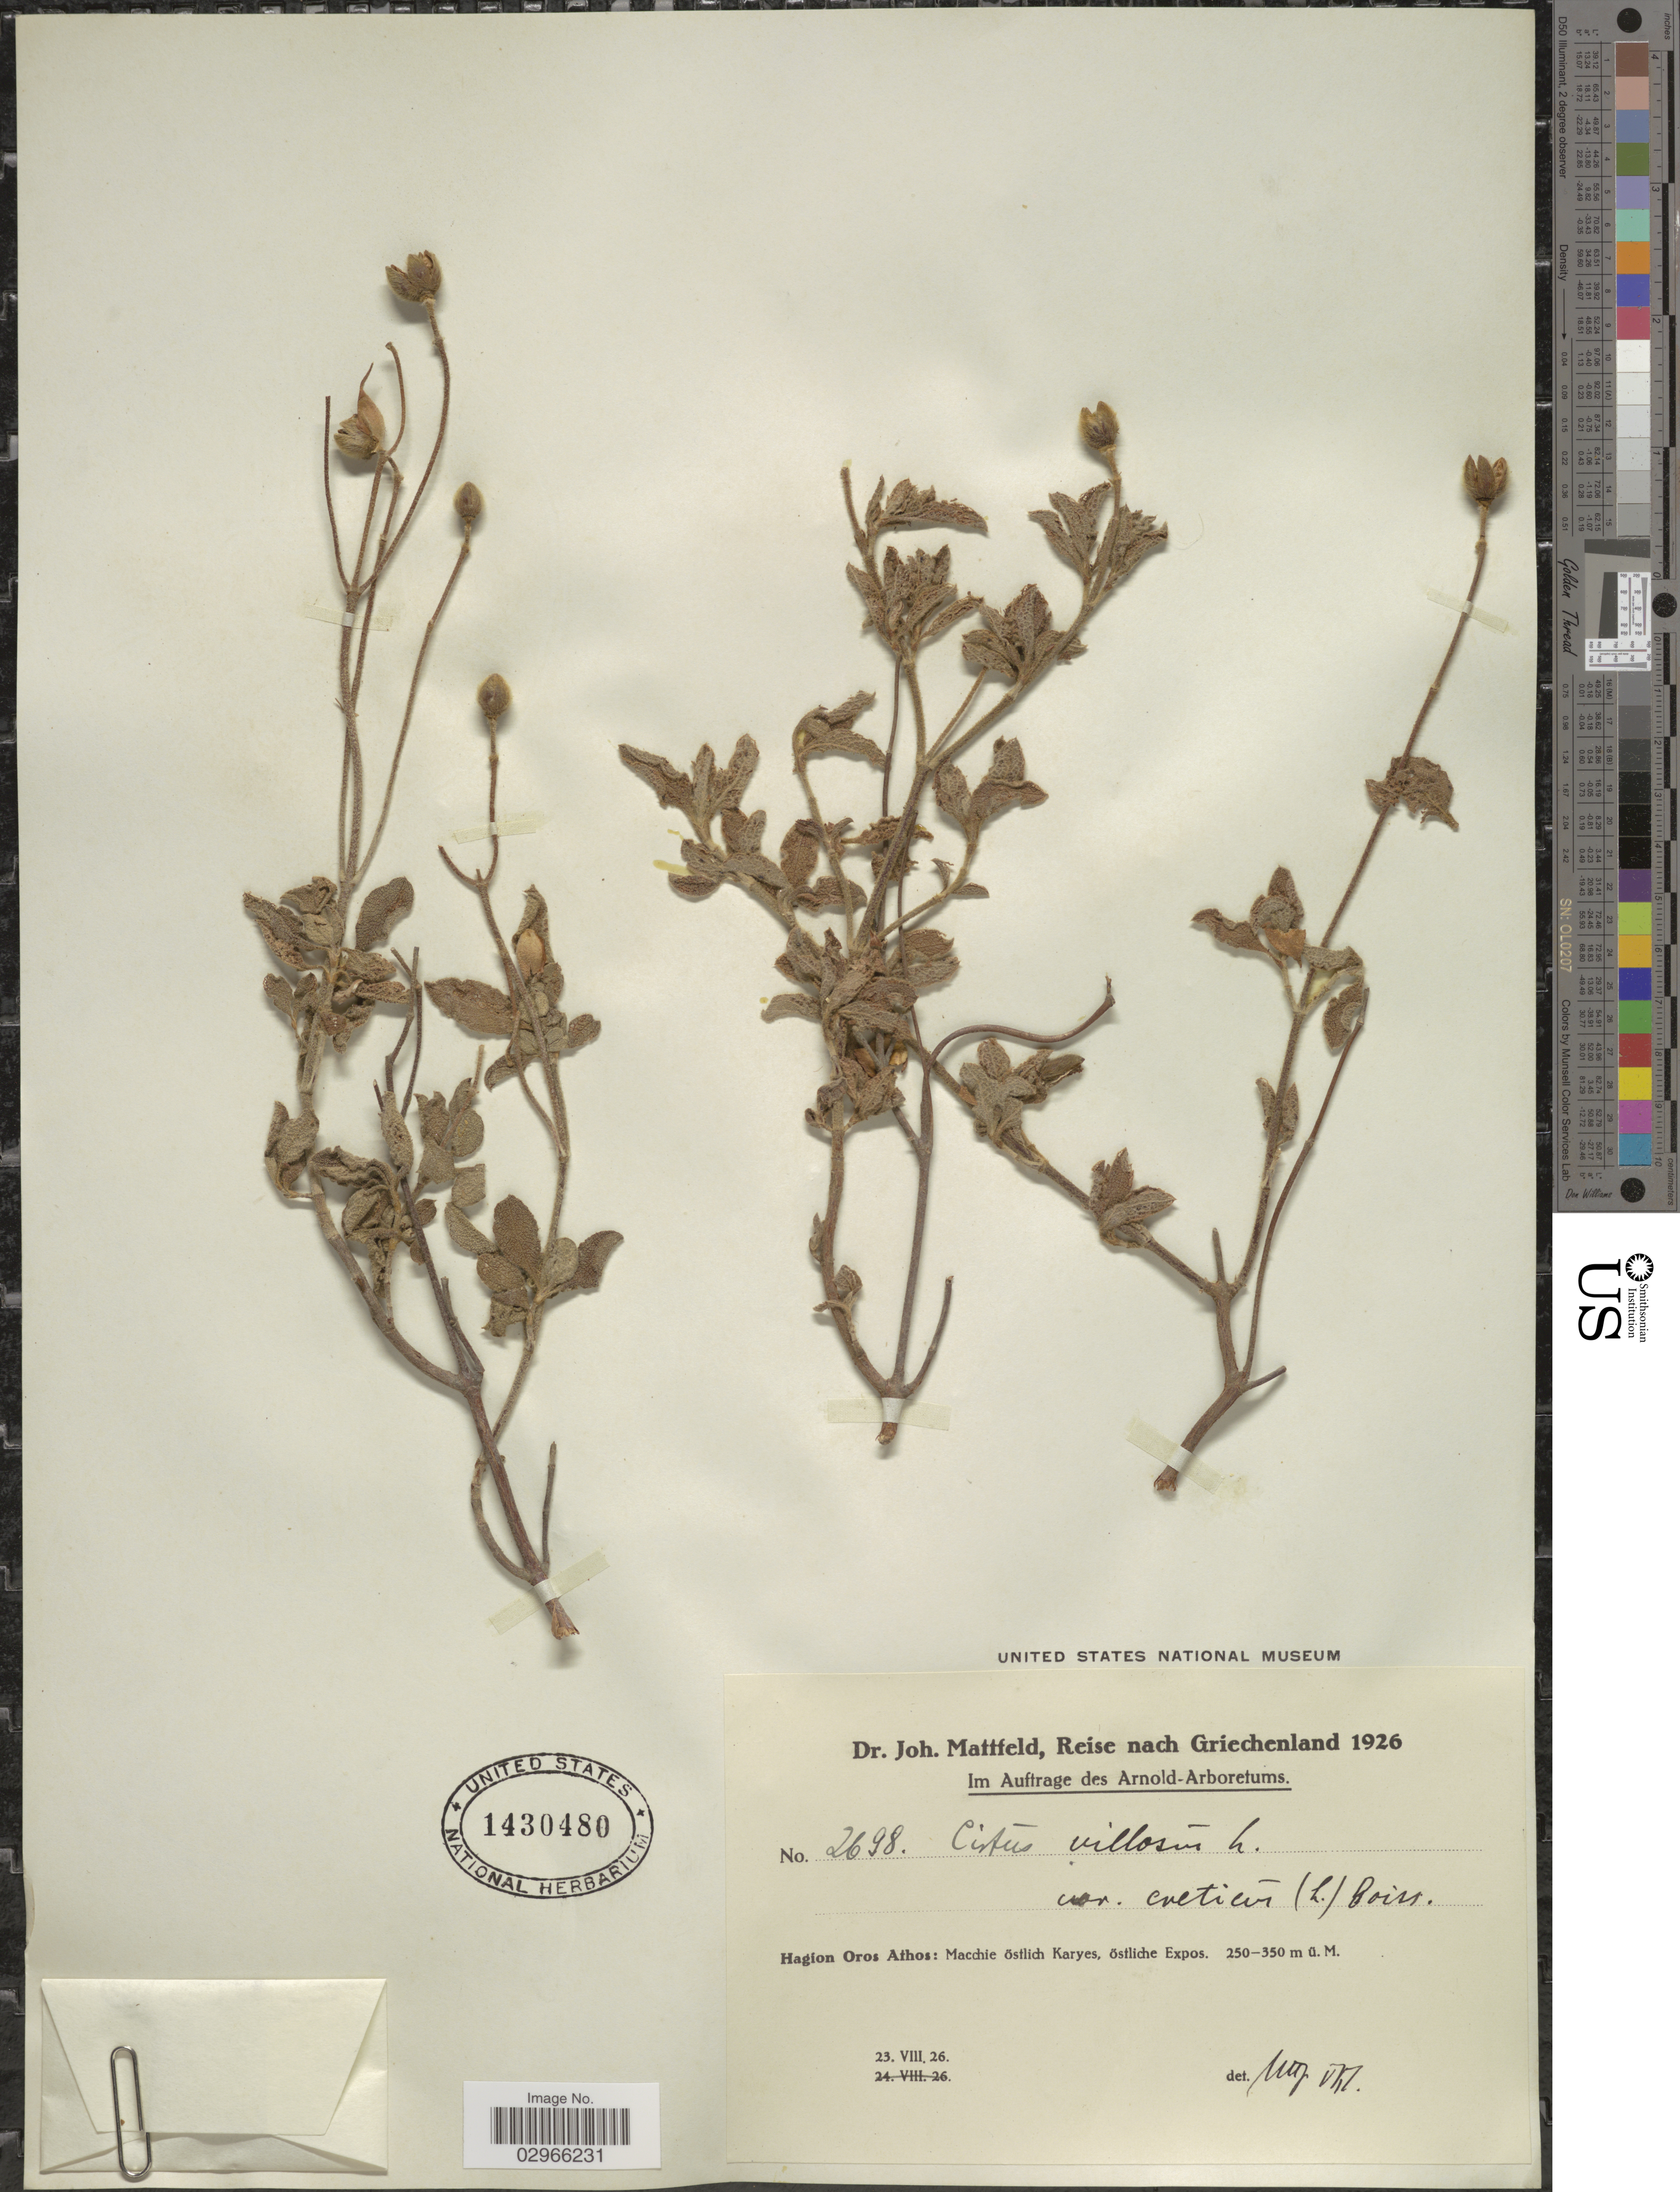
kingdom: Plantae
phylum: Tracheophyta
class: Magnoliopsida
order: Malvales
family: Cistaceae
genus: Cistus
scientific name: Cistus villosus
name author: L.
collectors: J. Mattfeld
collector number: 2698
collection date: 1926-08-23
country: Greece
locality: Hagion Oros Athos: Macchie östlich Karyes, östliche Expos.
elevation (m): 250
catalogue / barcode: US 1430480